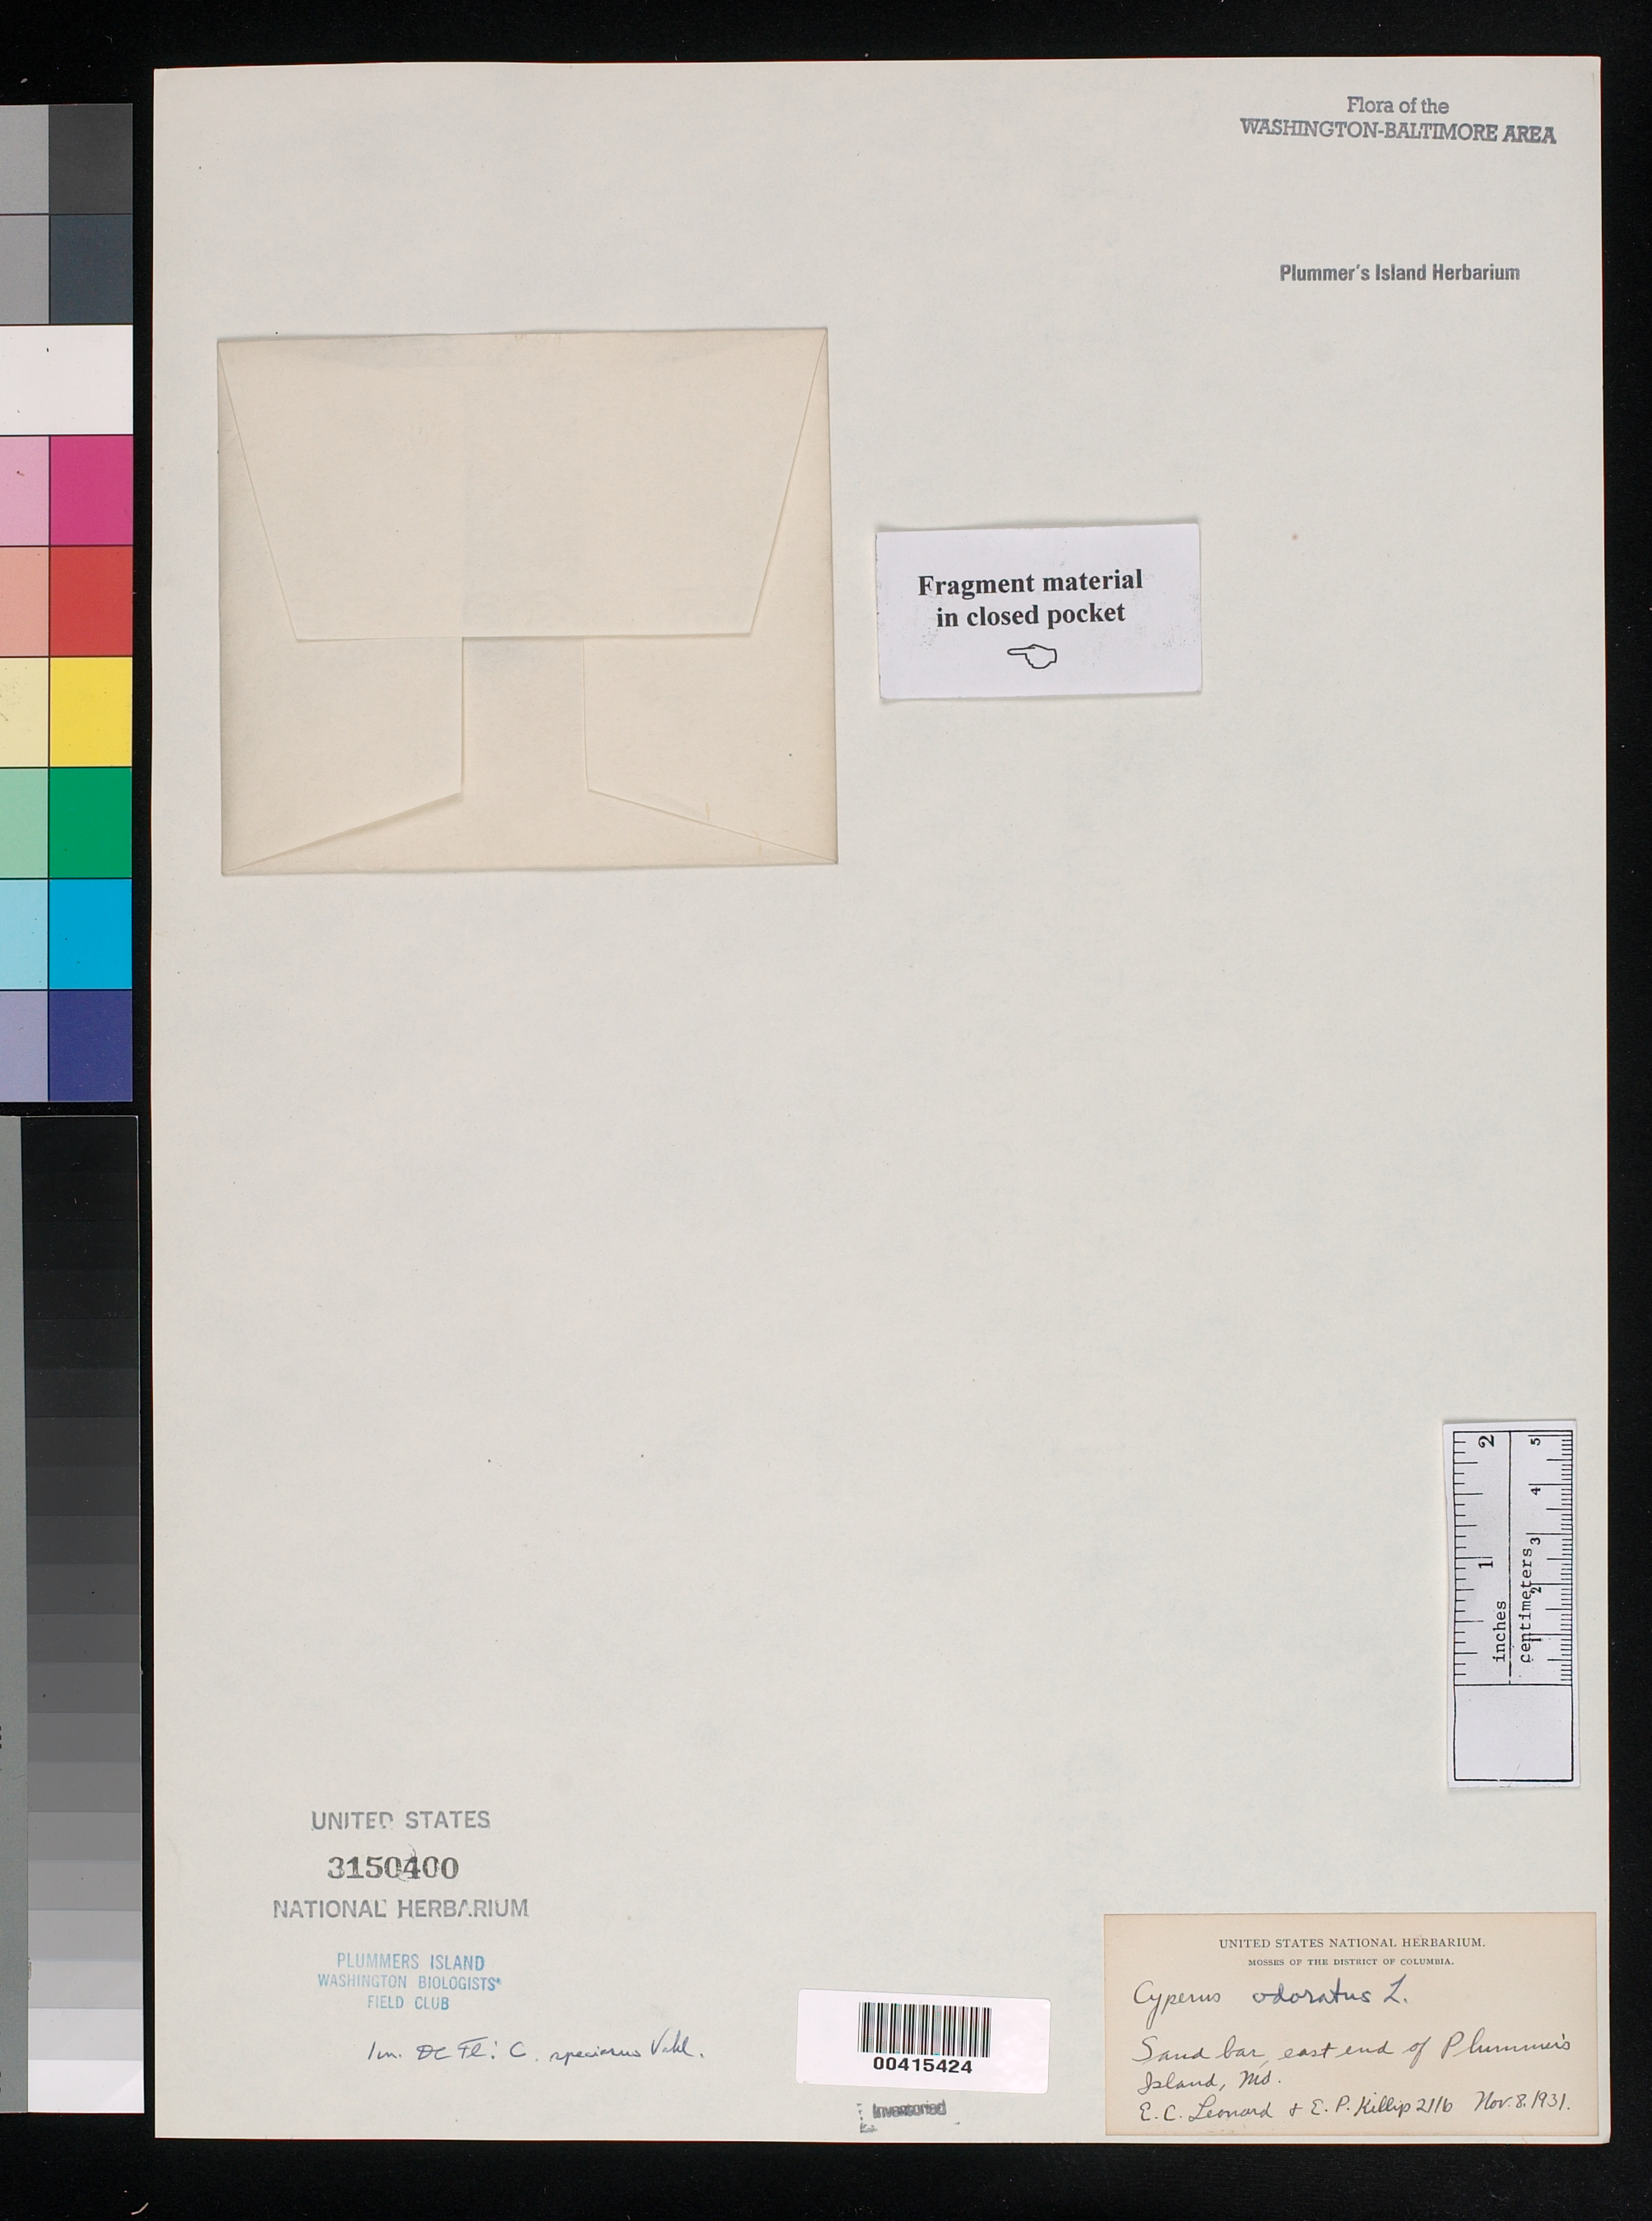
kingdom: Plantae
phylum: Tracheophyta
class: Liliopsida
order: Poales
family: Cyperaceae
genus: Cyperus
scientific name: Cyperus odoratus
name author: L.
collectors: E. C. Leonard & E. P. Killip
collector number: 2116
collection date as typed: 08 Nov 1931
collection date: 1931-11-08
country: United States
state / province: Maryland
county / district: Montgomery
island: Plummers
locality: Plummer's Island; sandbar, east end of isle C. & O. Canal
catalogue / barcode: US 3150400